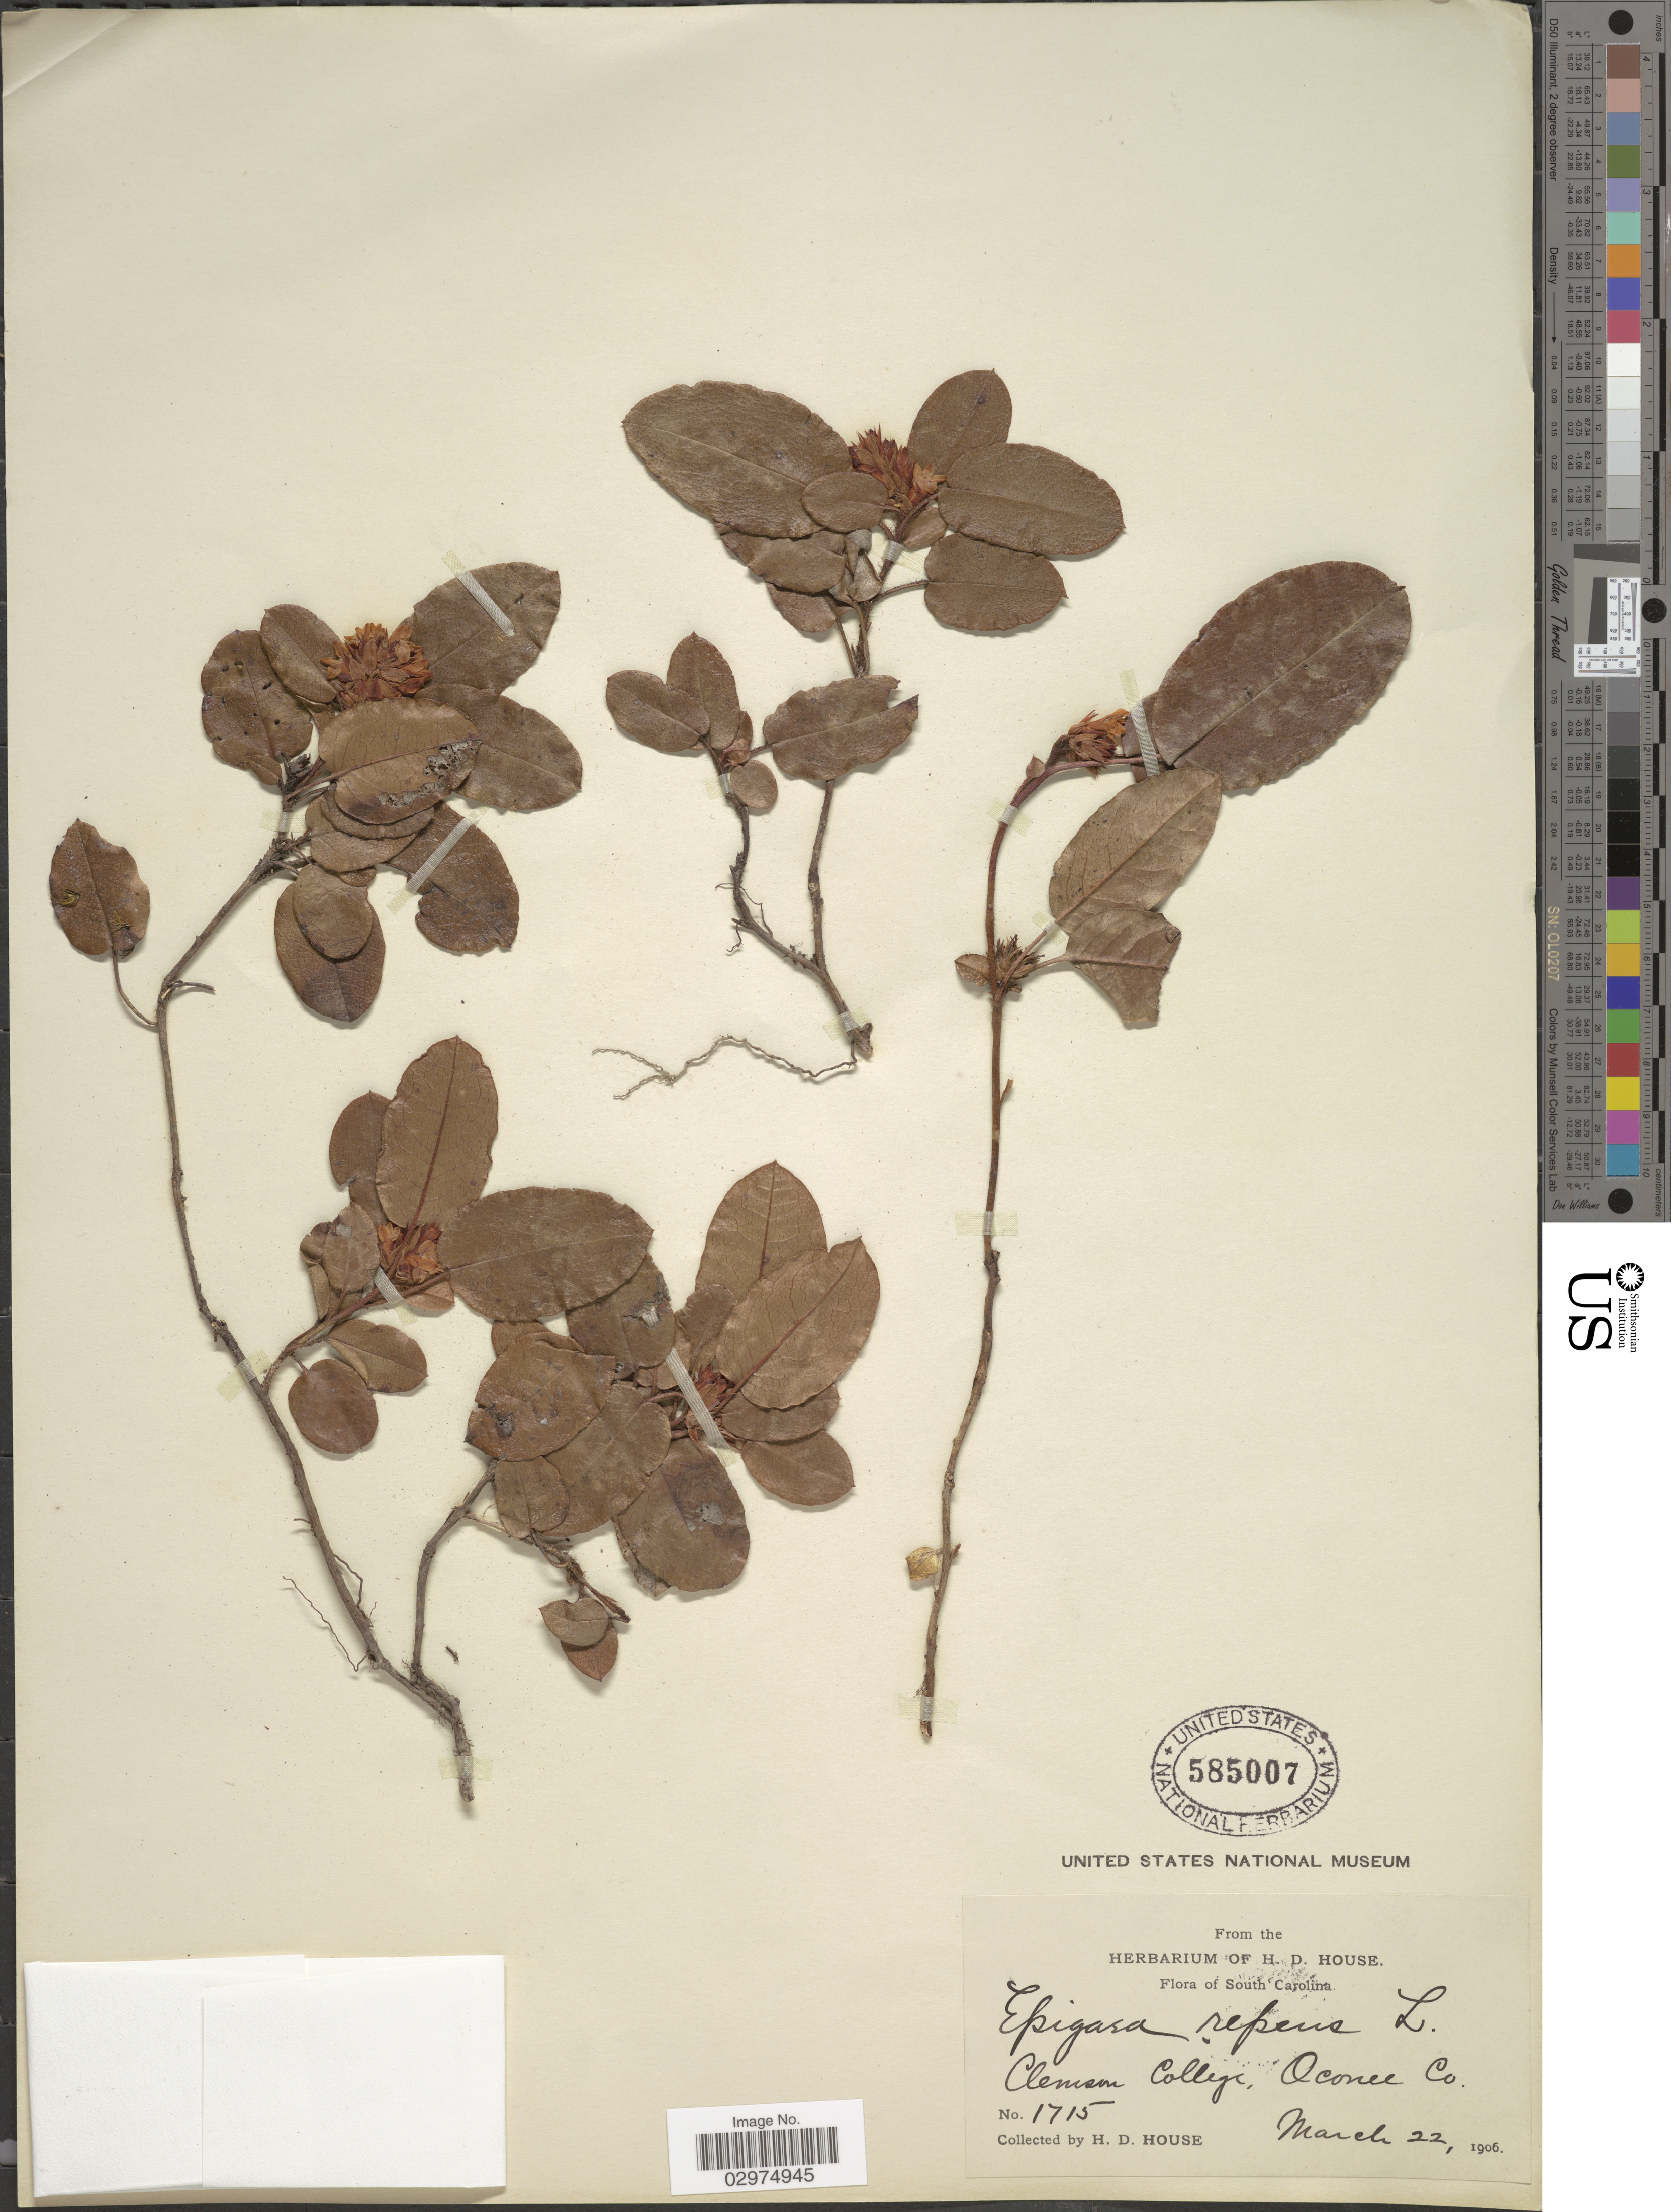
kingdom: Plantae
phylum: Tracheophyta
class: Magnoliopsida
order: Ericales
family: Ericaceae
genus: Epigaea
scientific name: Epigaea repens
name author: L.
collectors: H. D. House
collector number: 1715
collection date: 1906-03-22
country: United States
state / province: South Carolina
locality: Clemson College, Oconee Co.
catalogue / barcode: US 585007